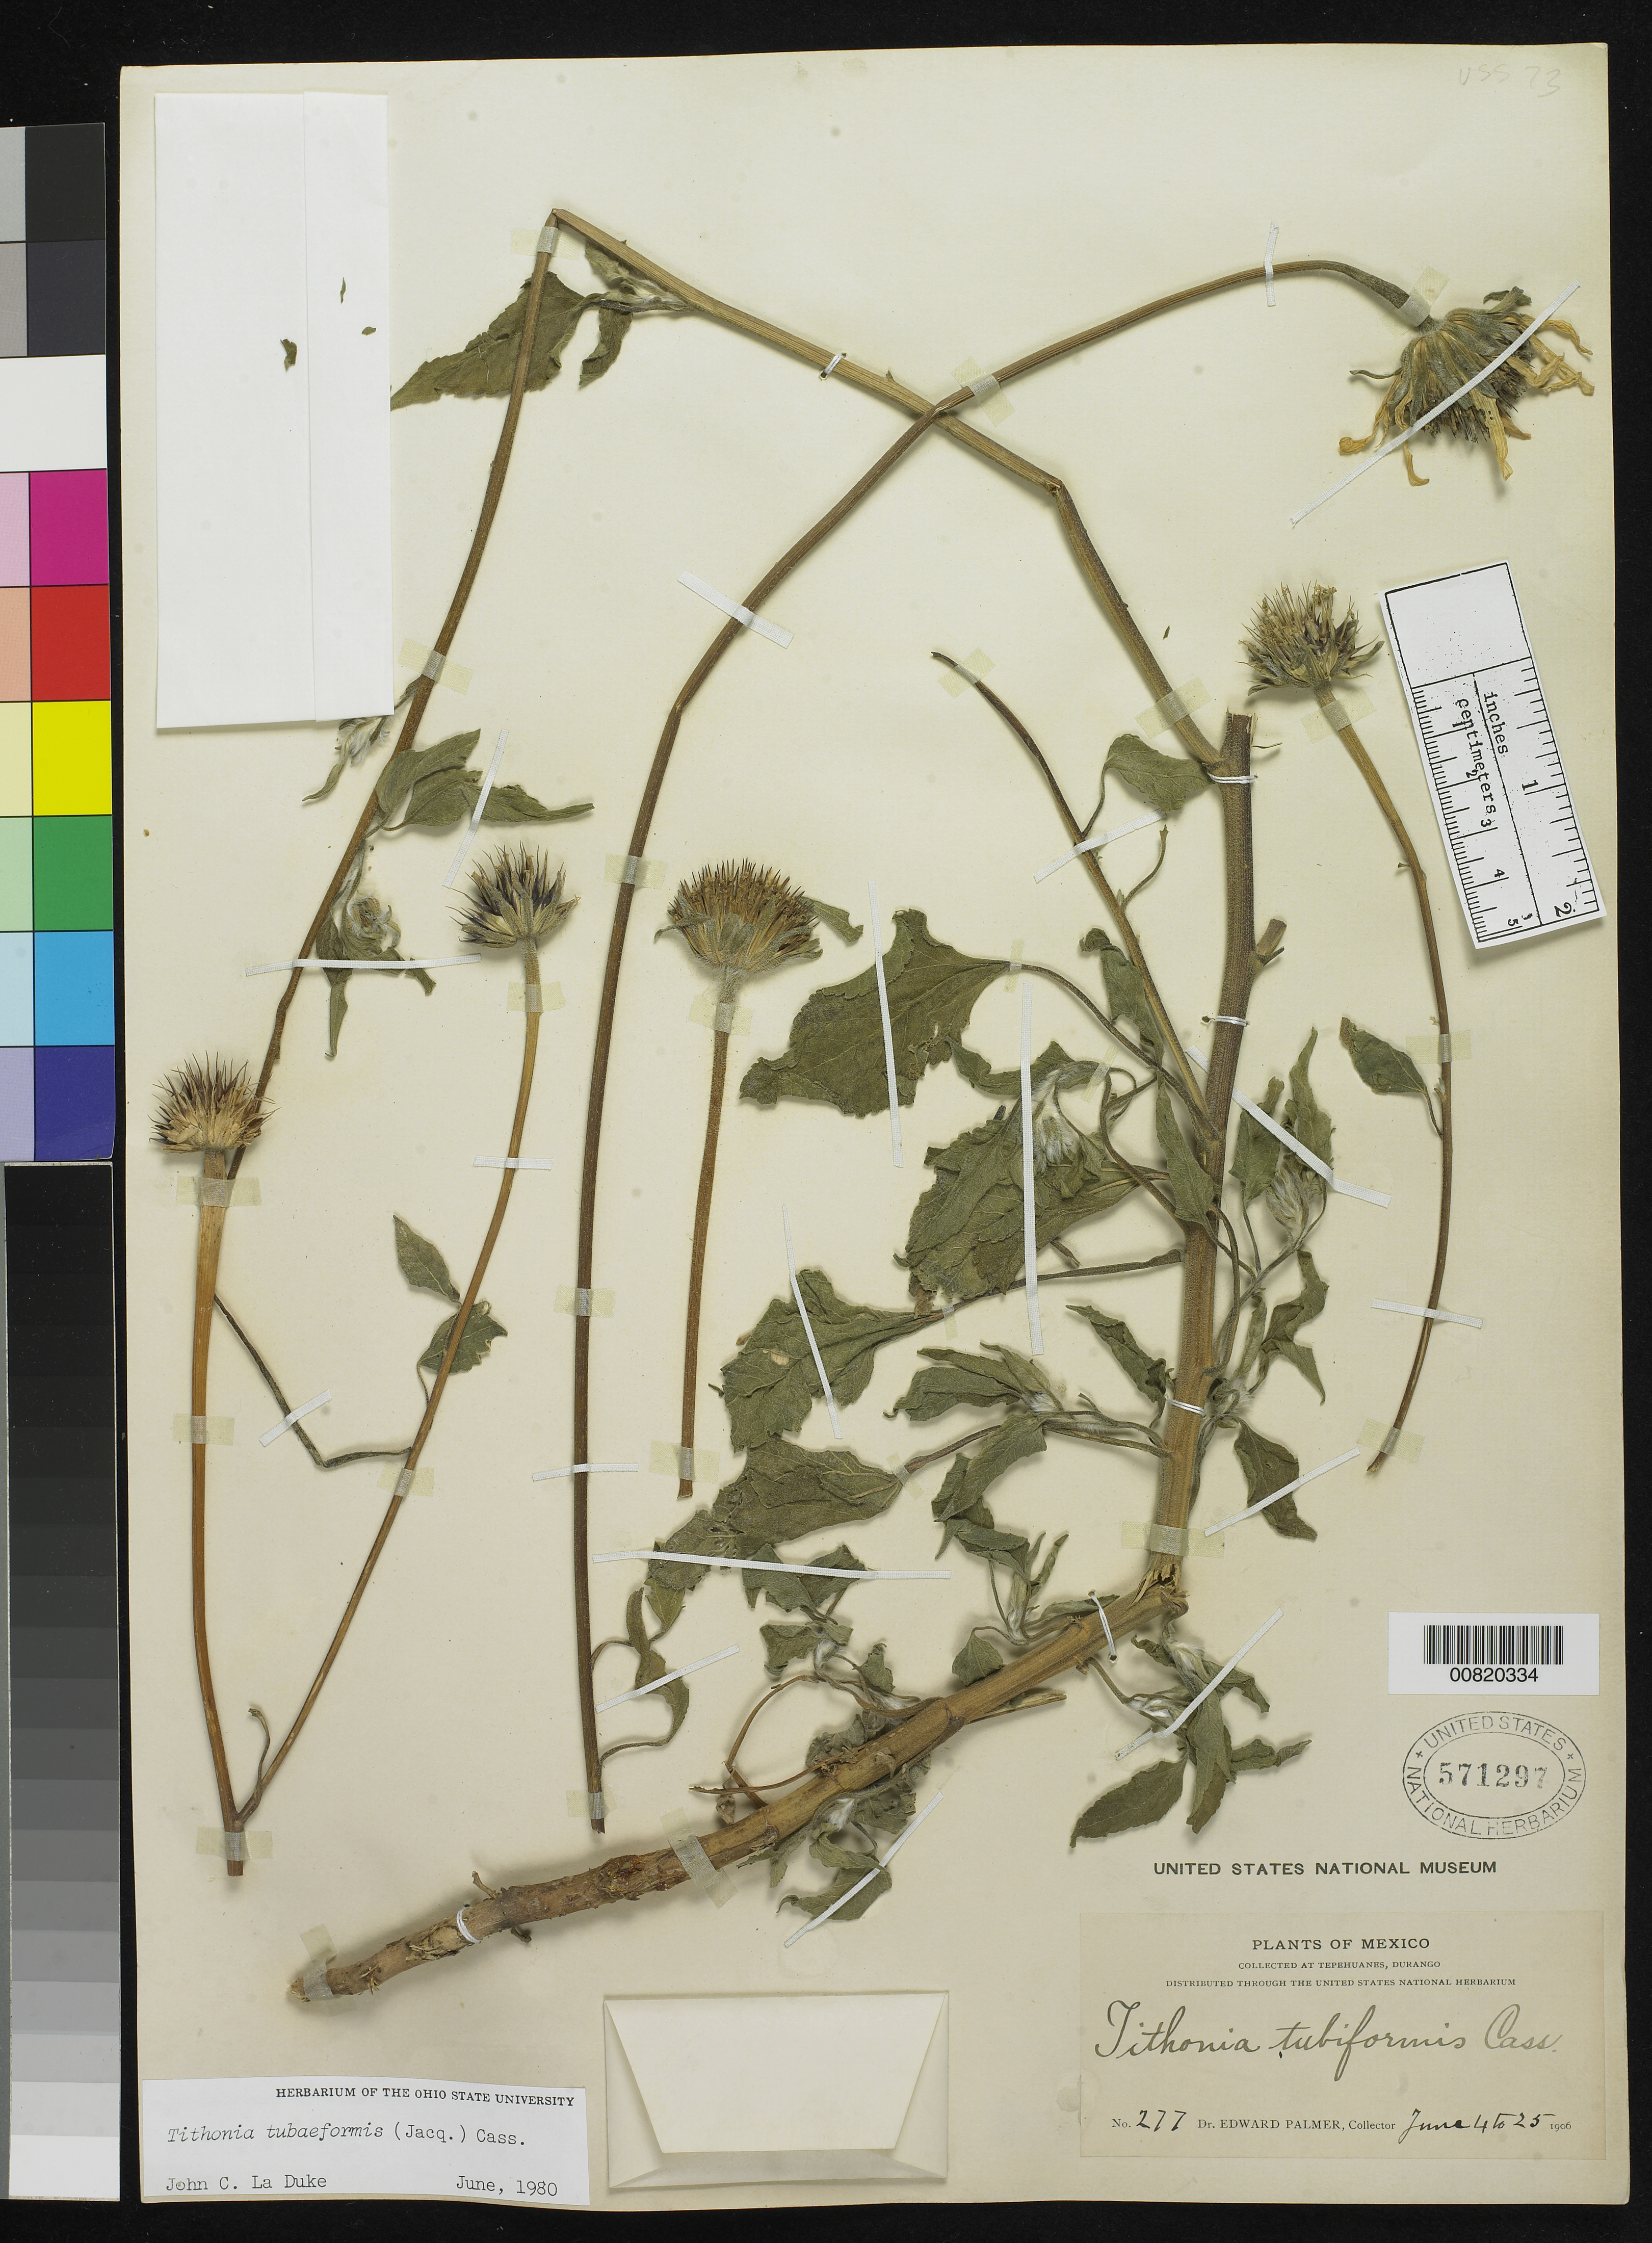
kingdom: Plantae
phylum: Tracheophyta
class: Magnoliopsida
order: Asterales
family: Asteraceae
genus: Tithonia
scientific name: Tithonia tubaeformis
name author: (Jacq.) Cass.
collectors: E. Palmer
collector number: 277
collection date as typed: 04 Jun 1906 to 25 Jun 1906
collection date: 1906-06-04/1906-06-25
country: Mexico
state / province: Durango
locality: Tepehuanes, Durango.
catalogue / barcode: US 571297